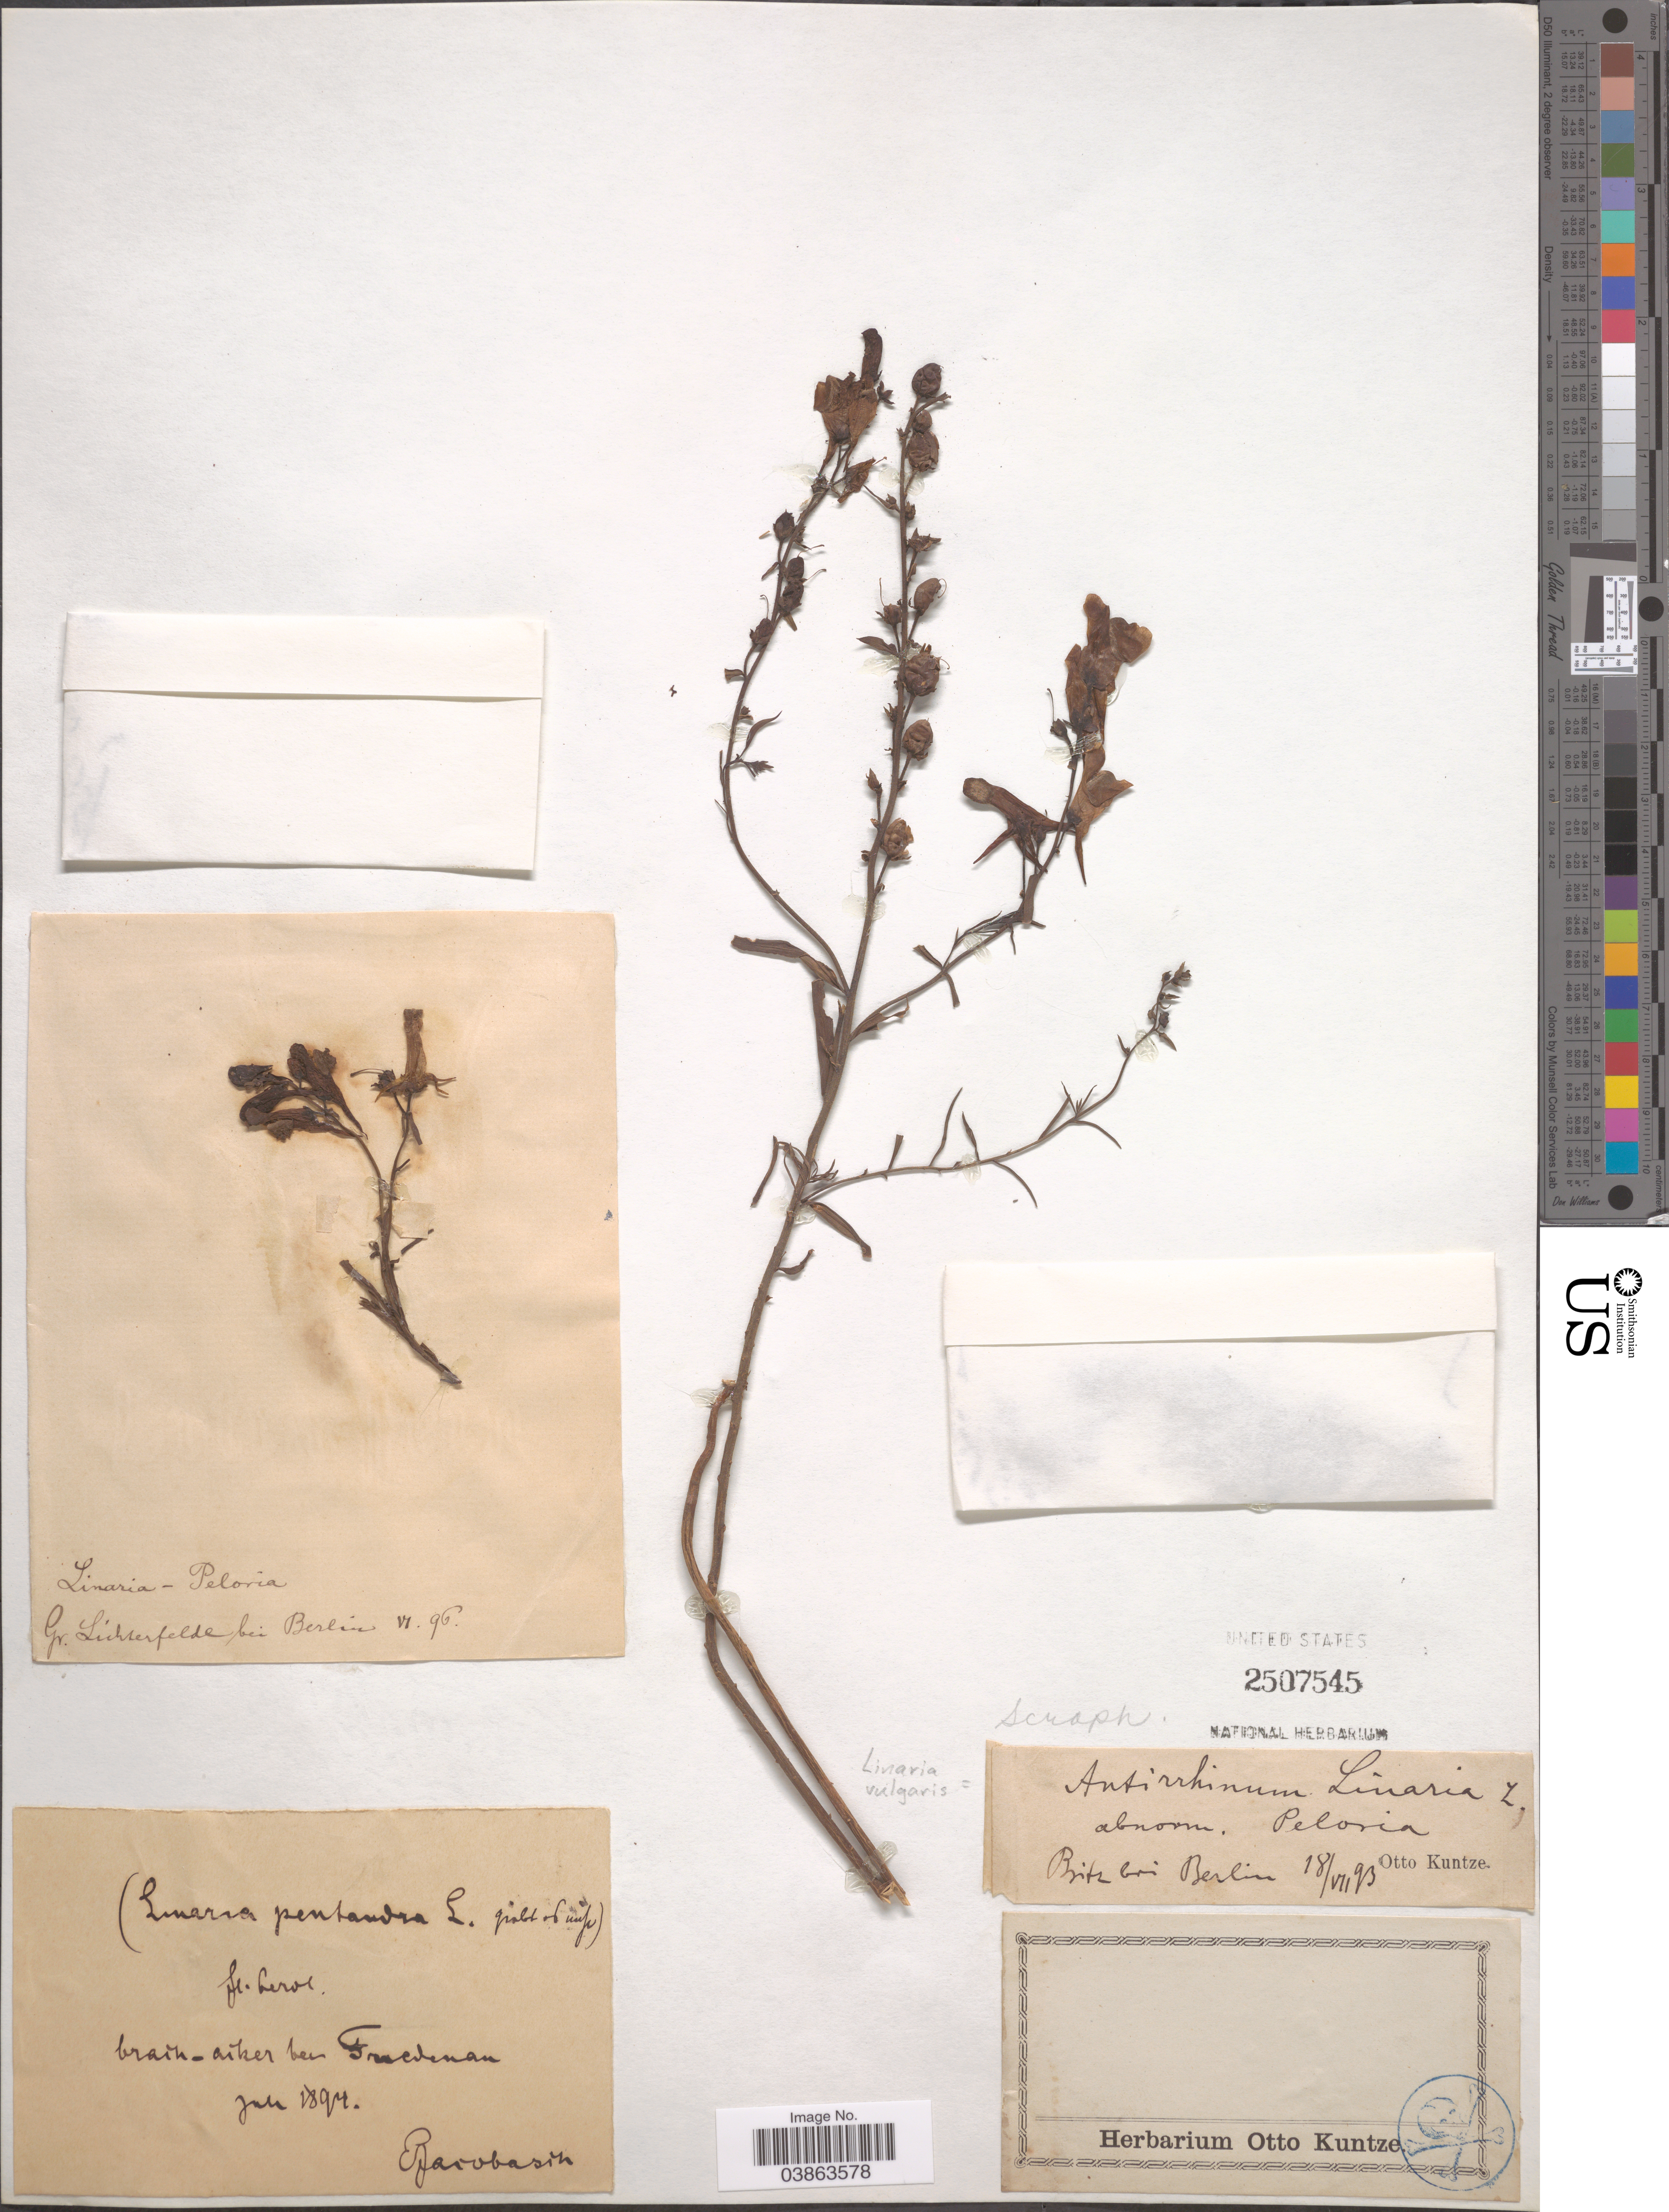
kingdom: Plantae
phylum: Tracheophyta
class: Magnoliopsida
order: Lamiales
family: Plantaginaceae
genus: Linaria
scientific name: Linaria vulgaris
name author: Mill.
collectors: E. Jacobsen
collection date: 1894-07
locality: Brach - aiker bei Friedenau.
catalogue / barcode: US 2507545-2